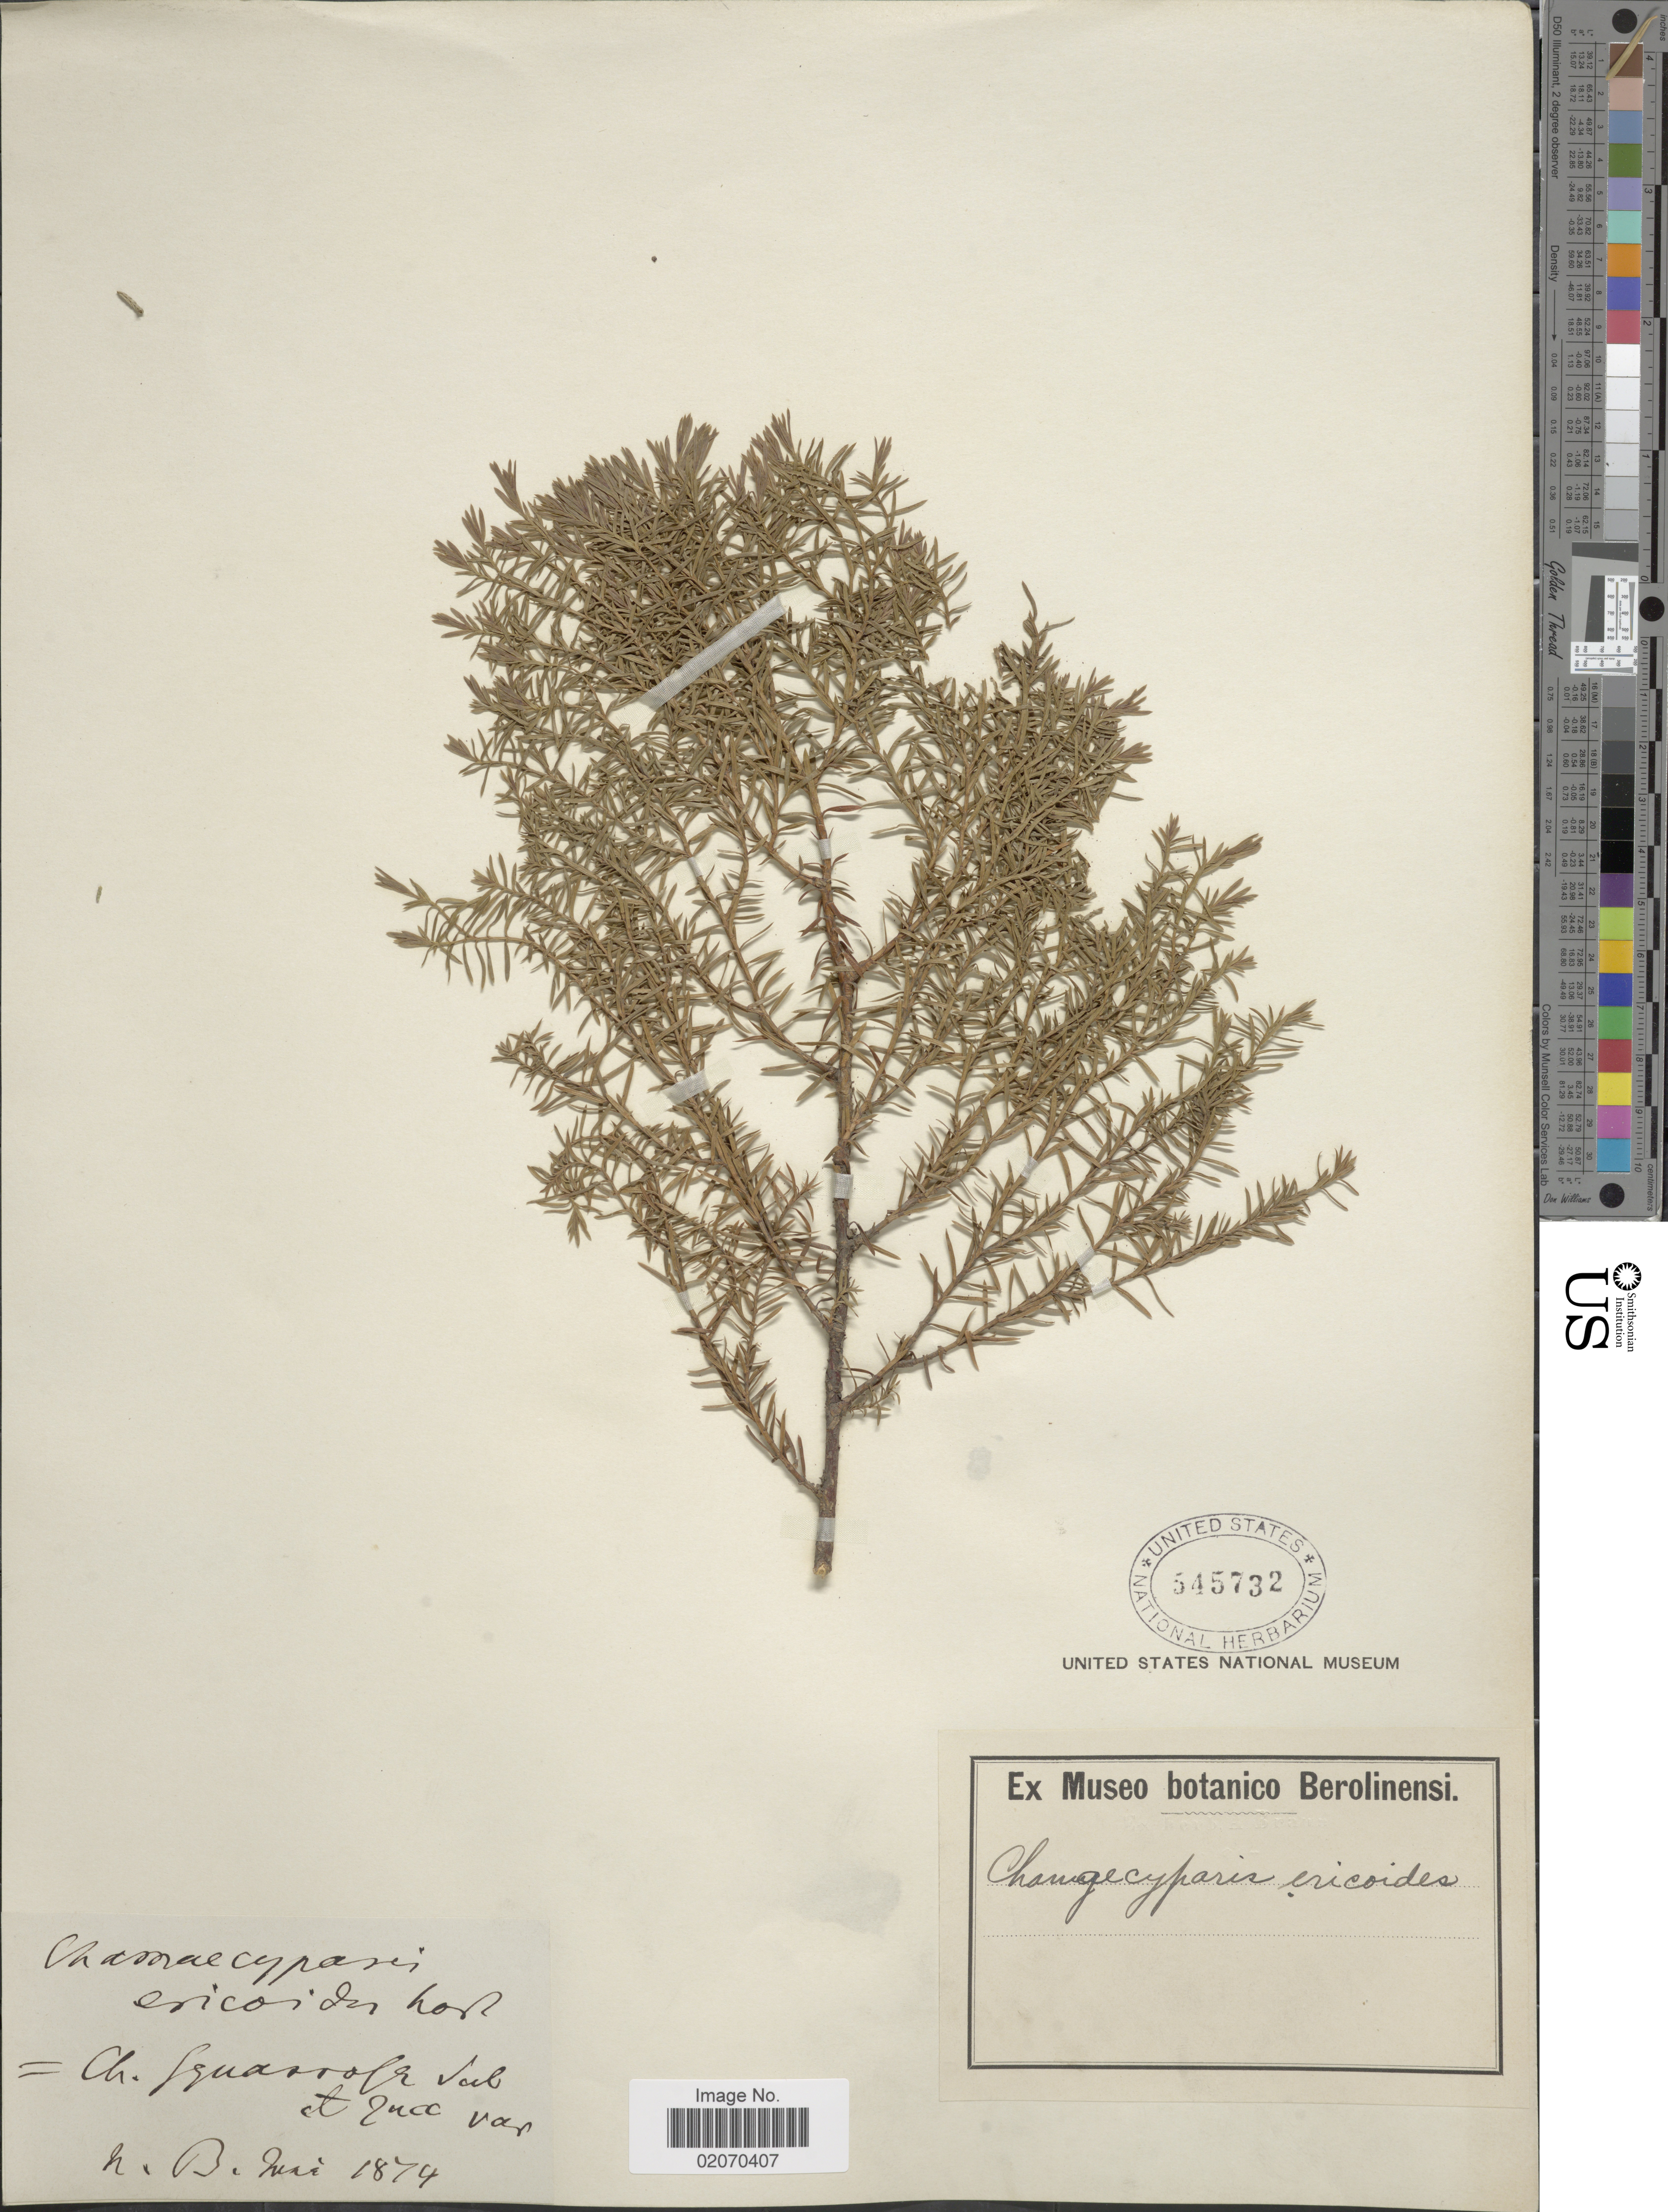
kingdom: Plantae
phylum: Tracheophyta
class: Pinopsida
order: Pinales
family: Cupressaceae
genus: Chamaecyparis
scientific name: Chamaecyparis ericoides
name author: Carrière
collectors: N.B.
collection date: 1874-05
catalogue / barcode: US 545732